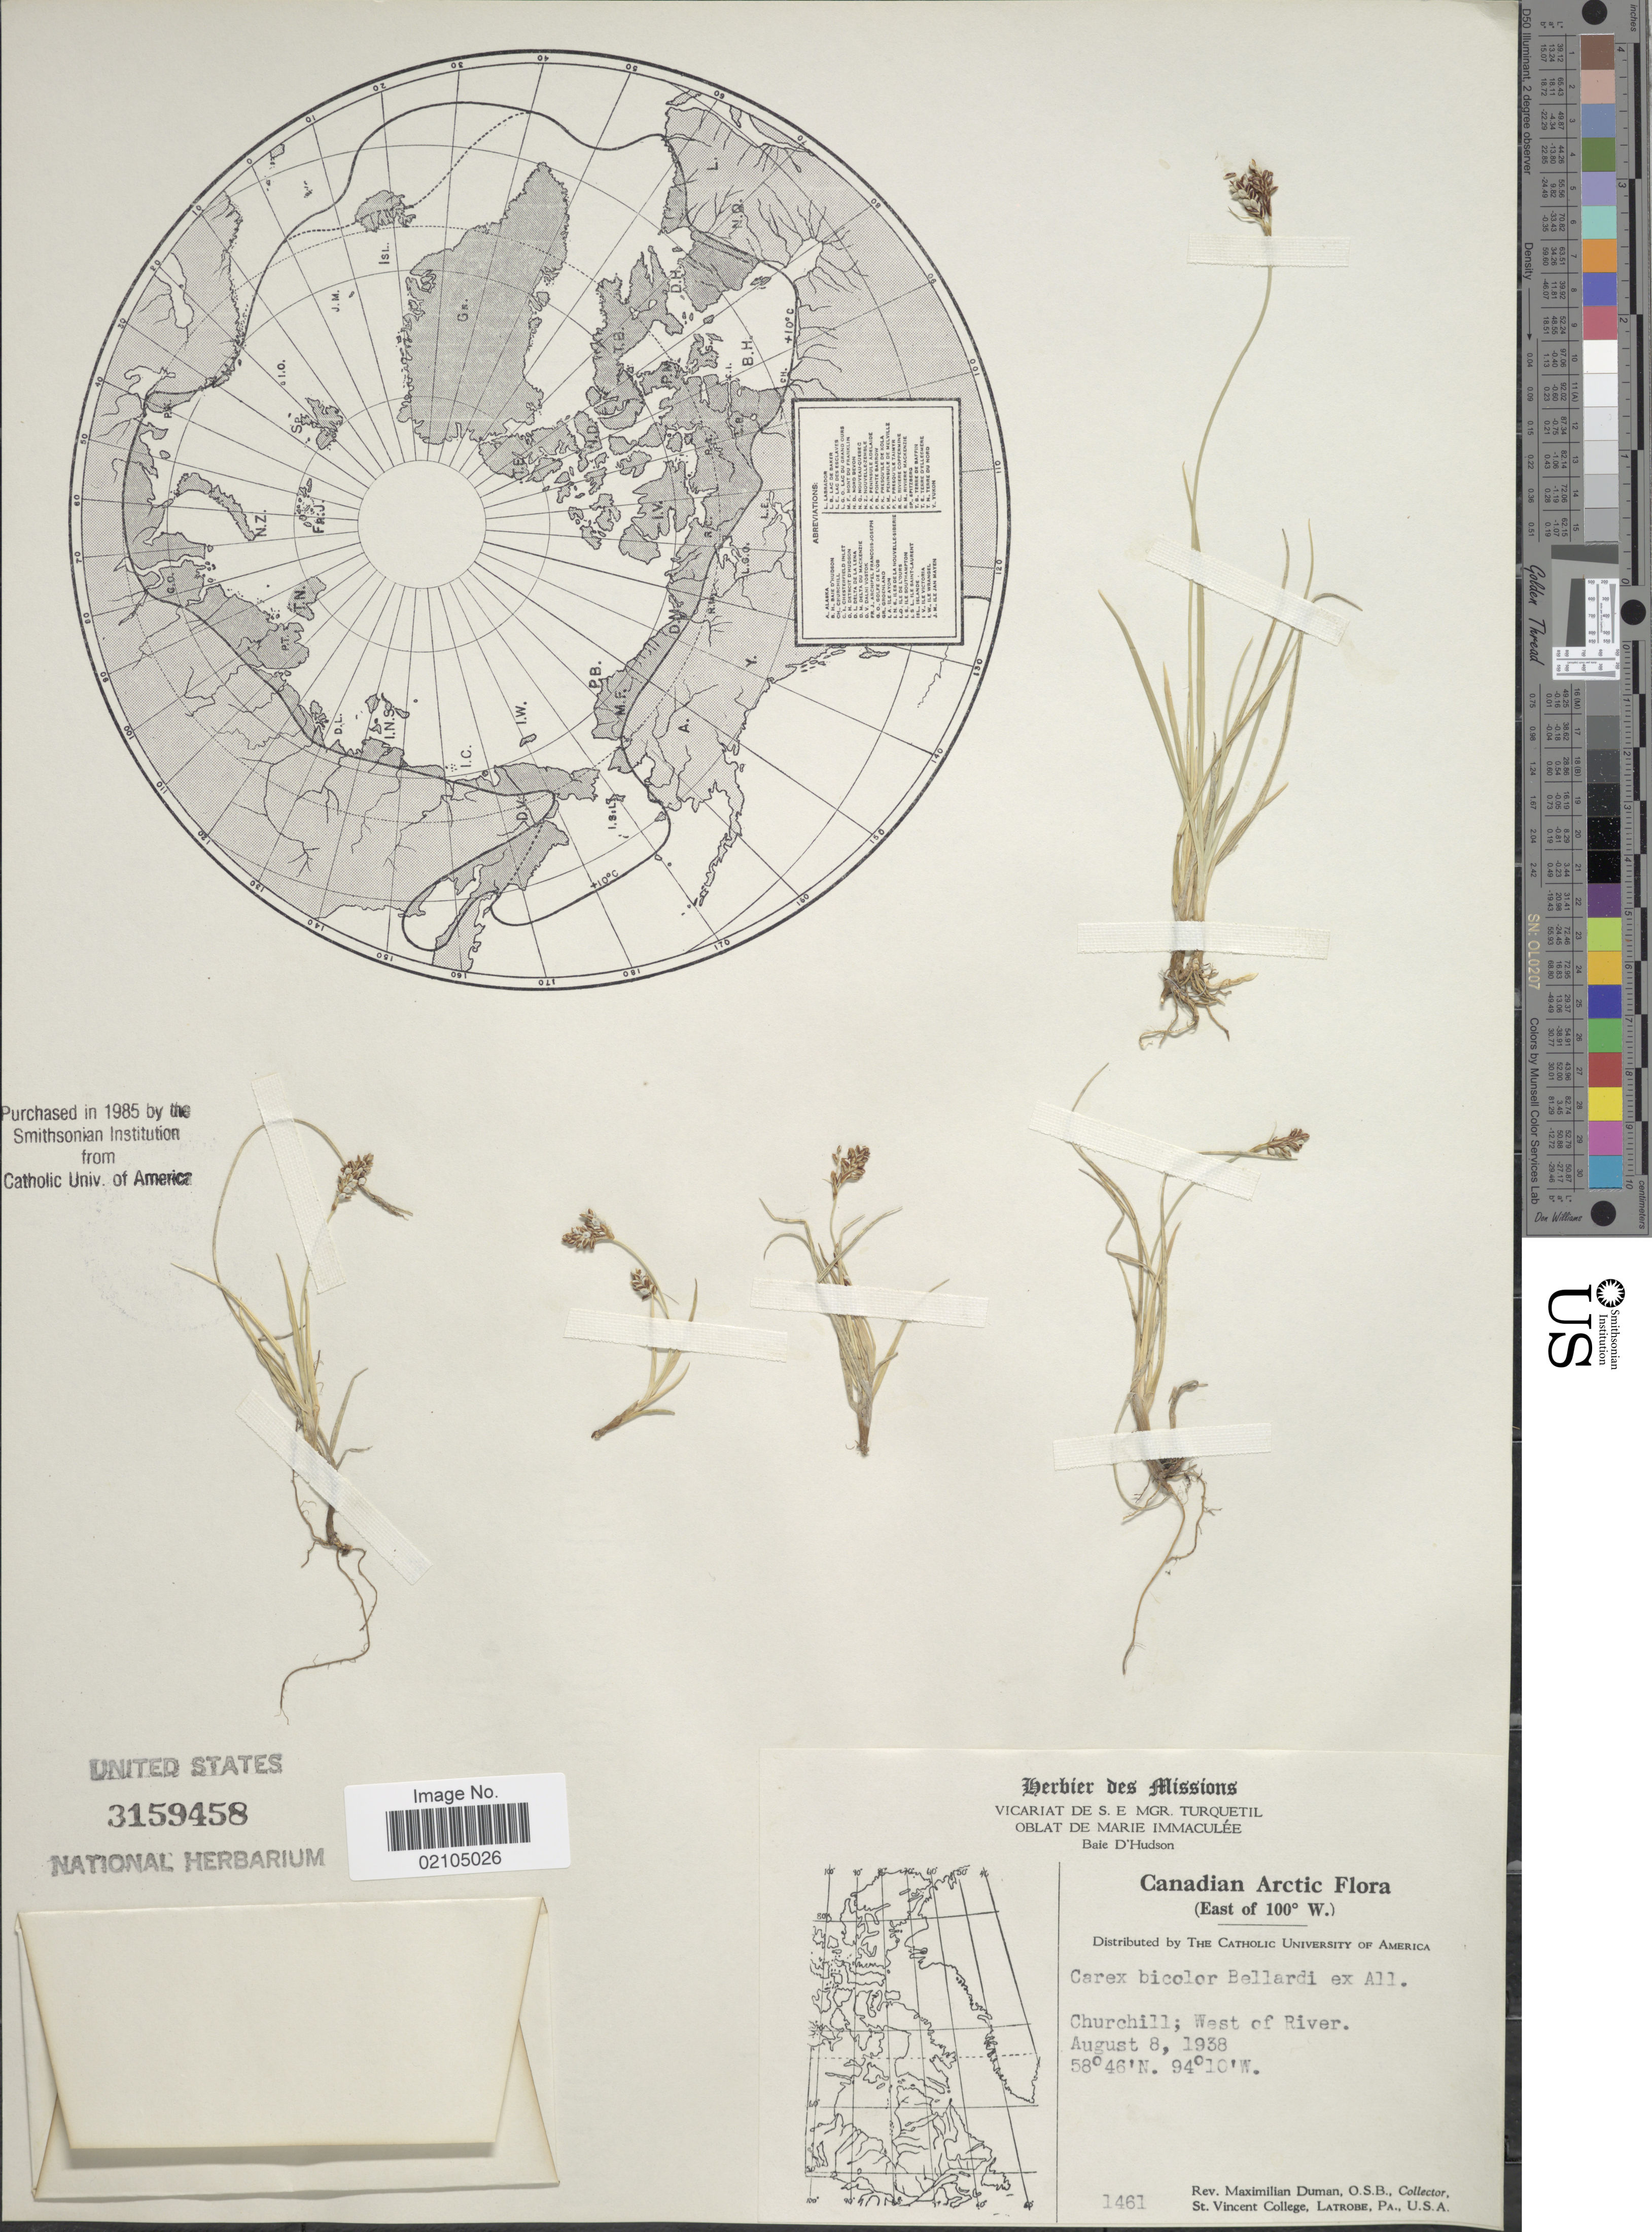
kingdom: Plantae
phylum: Tracheophyta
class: Liliopsida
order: Poales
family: Cyperaceae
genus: Carex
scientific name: Carex bicolor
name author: Bellardi ex All.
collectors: M. Duman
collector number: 1461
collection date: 1938-08-08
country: Canada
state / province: Manitoba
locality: Canadian Arctic. (East of 100º W.) Churchill; West of River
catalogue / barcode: US 3159458